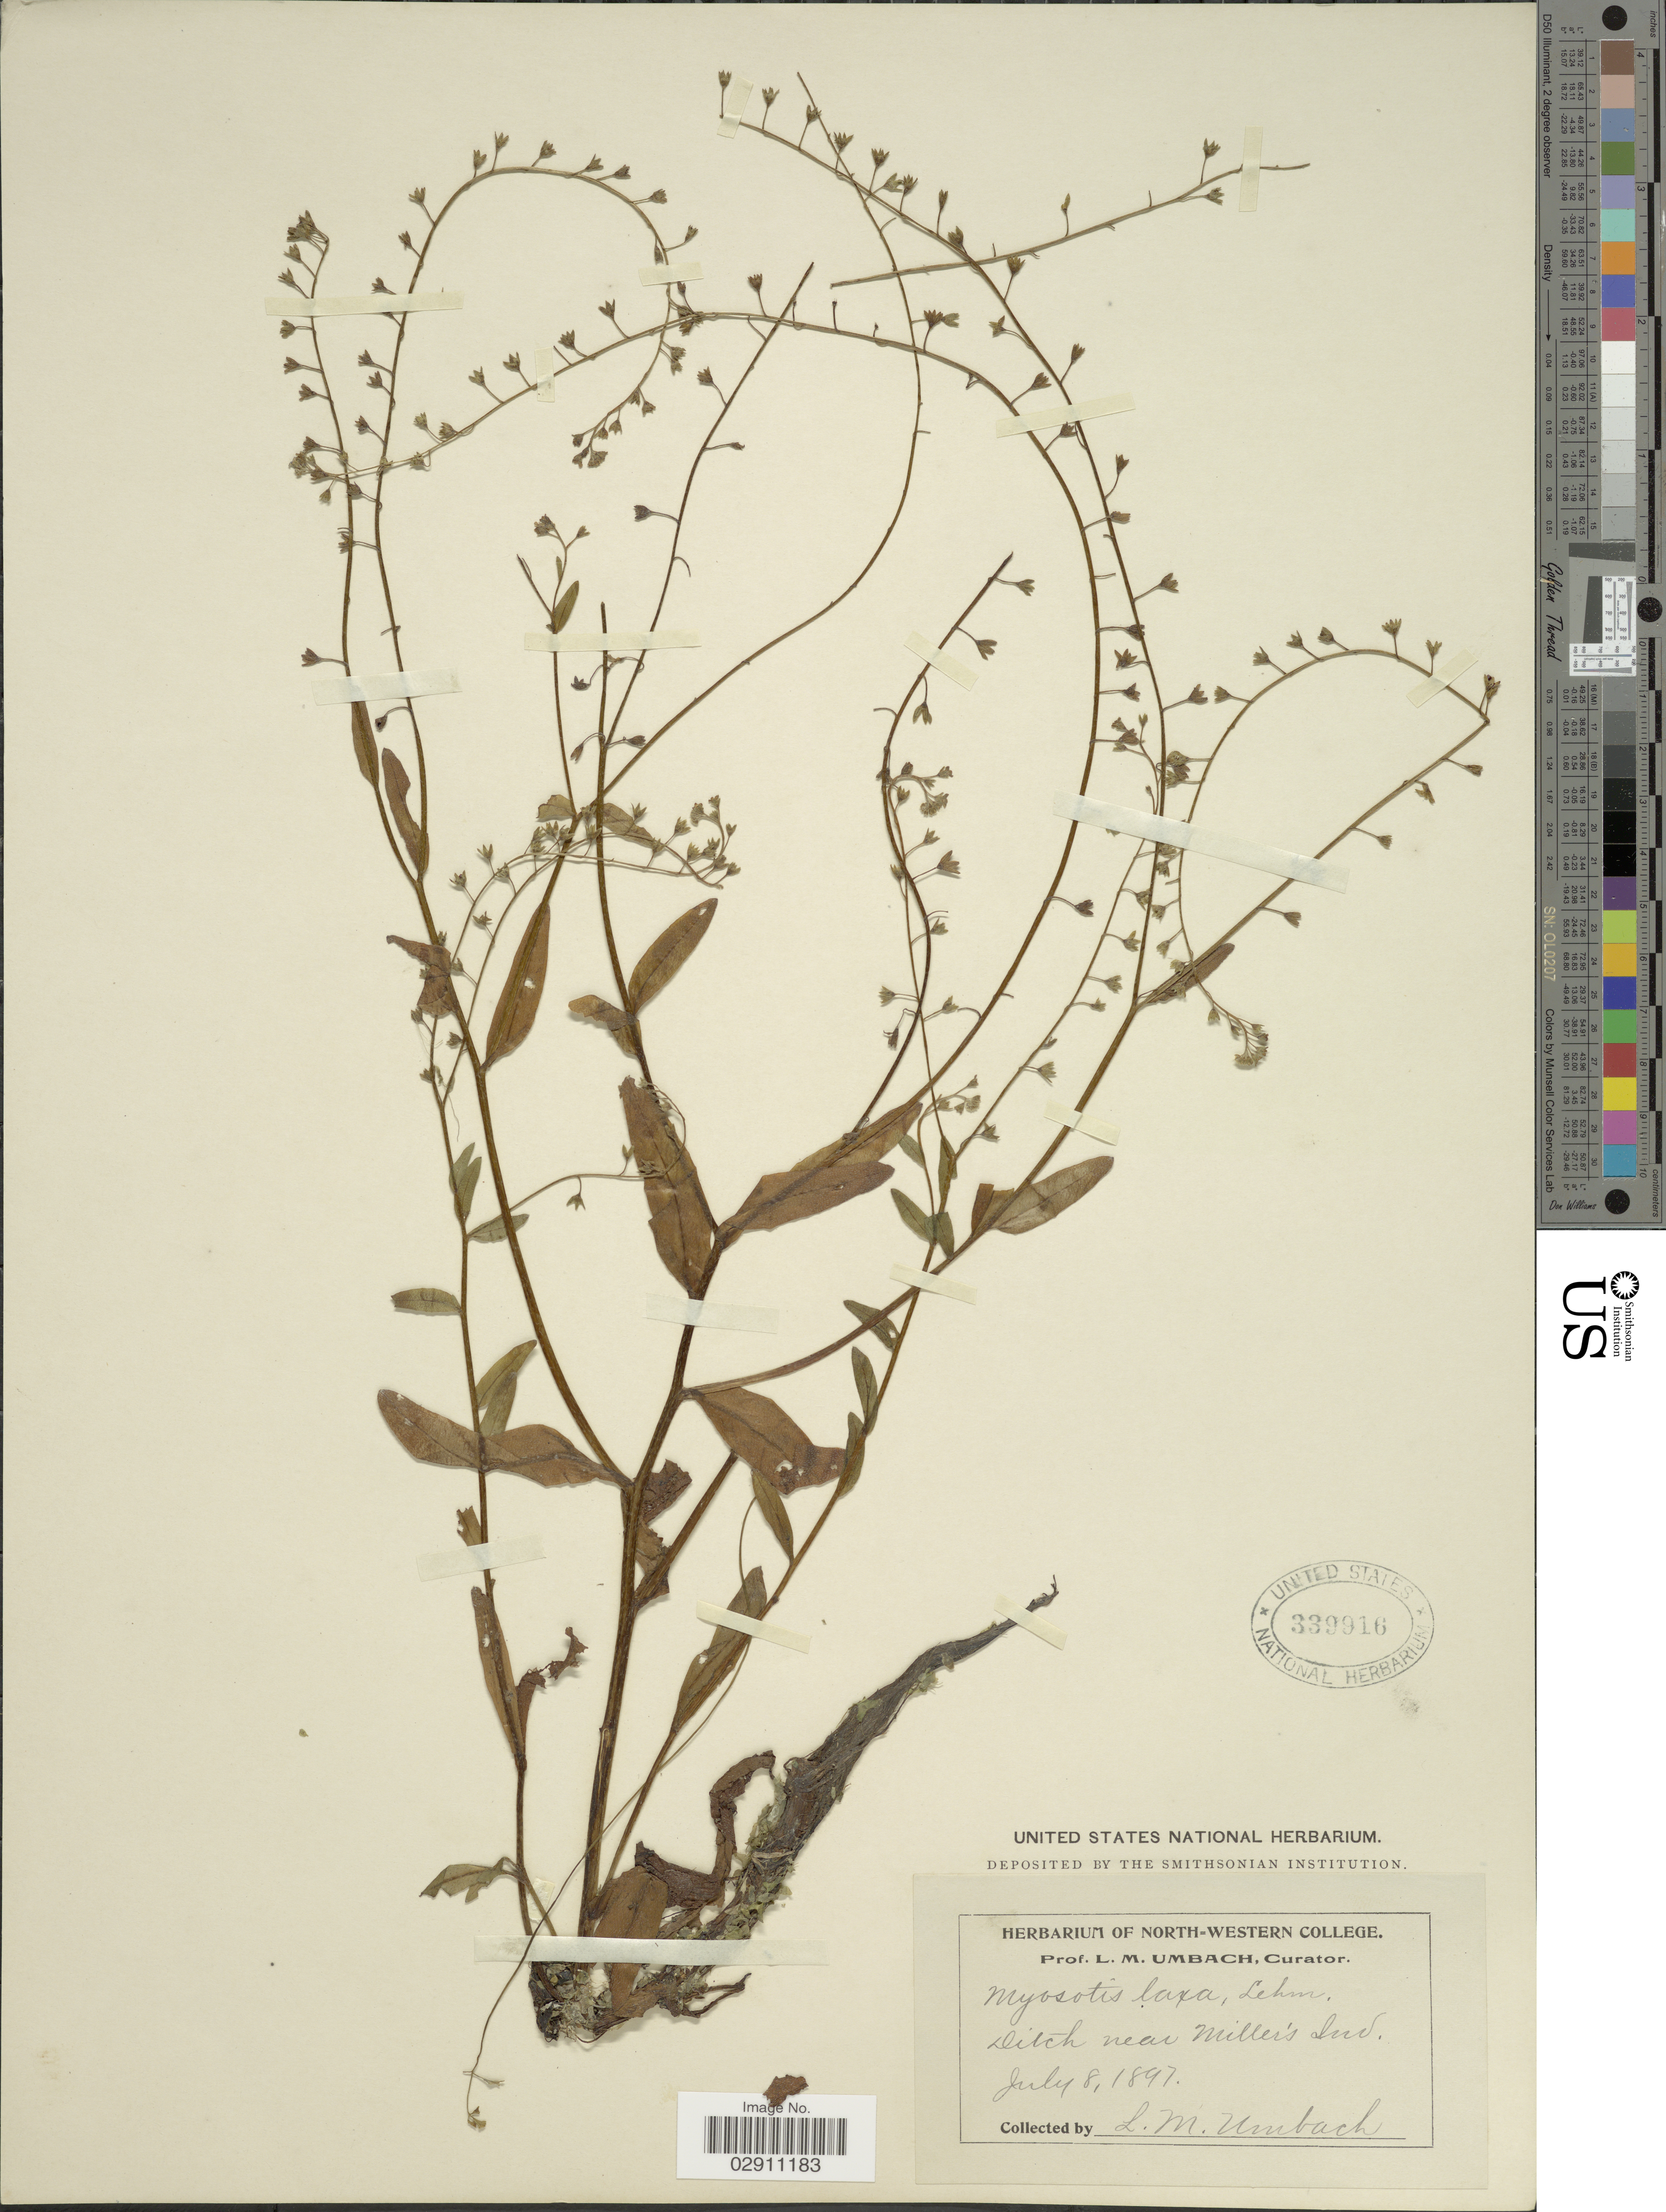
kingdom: Plantae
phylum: Tracheophyta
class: Magnoliopsida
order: Boraginales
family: Boraginaceae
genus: Myosotis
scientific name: Myosotis laxa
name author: F. Lehm.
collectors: L. M. Umbach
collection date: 1897-07-08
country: United States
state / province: Indiana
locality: Ditch near Miller's land.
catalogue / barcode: US 339916